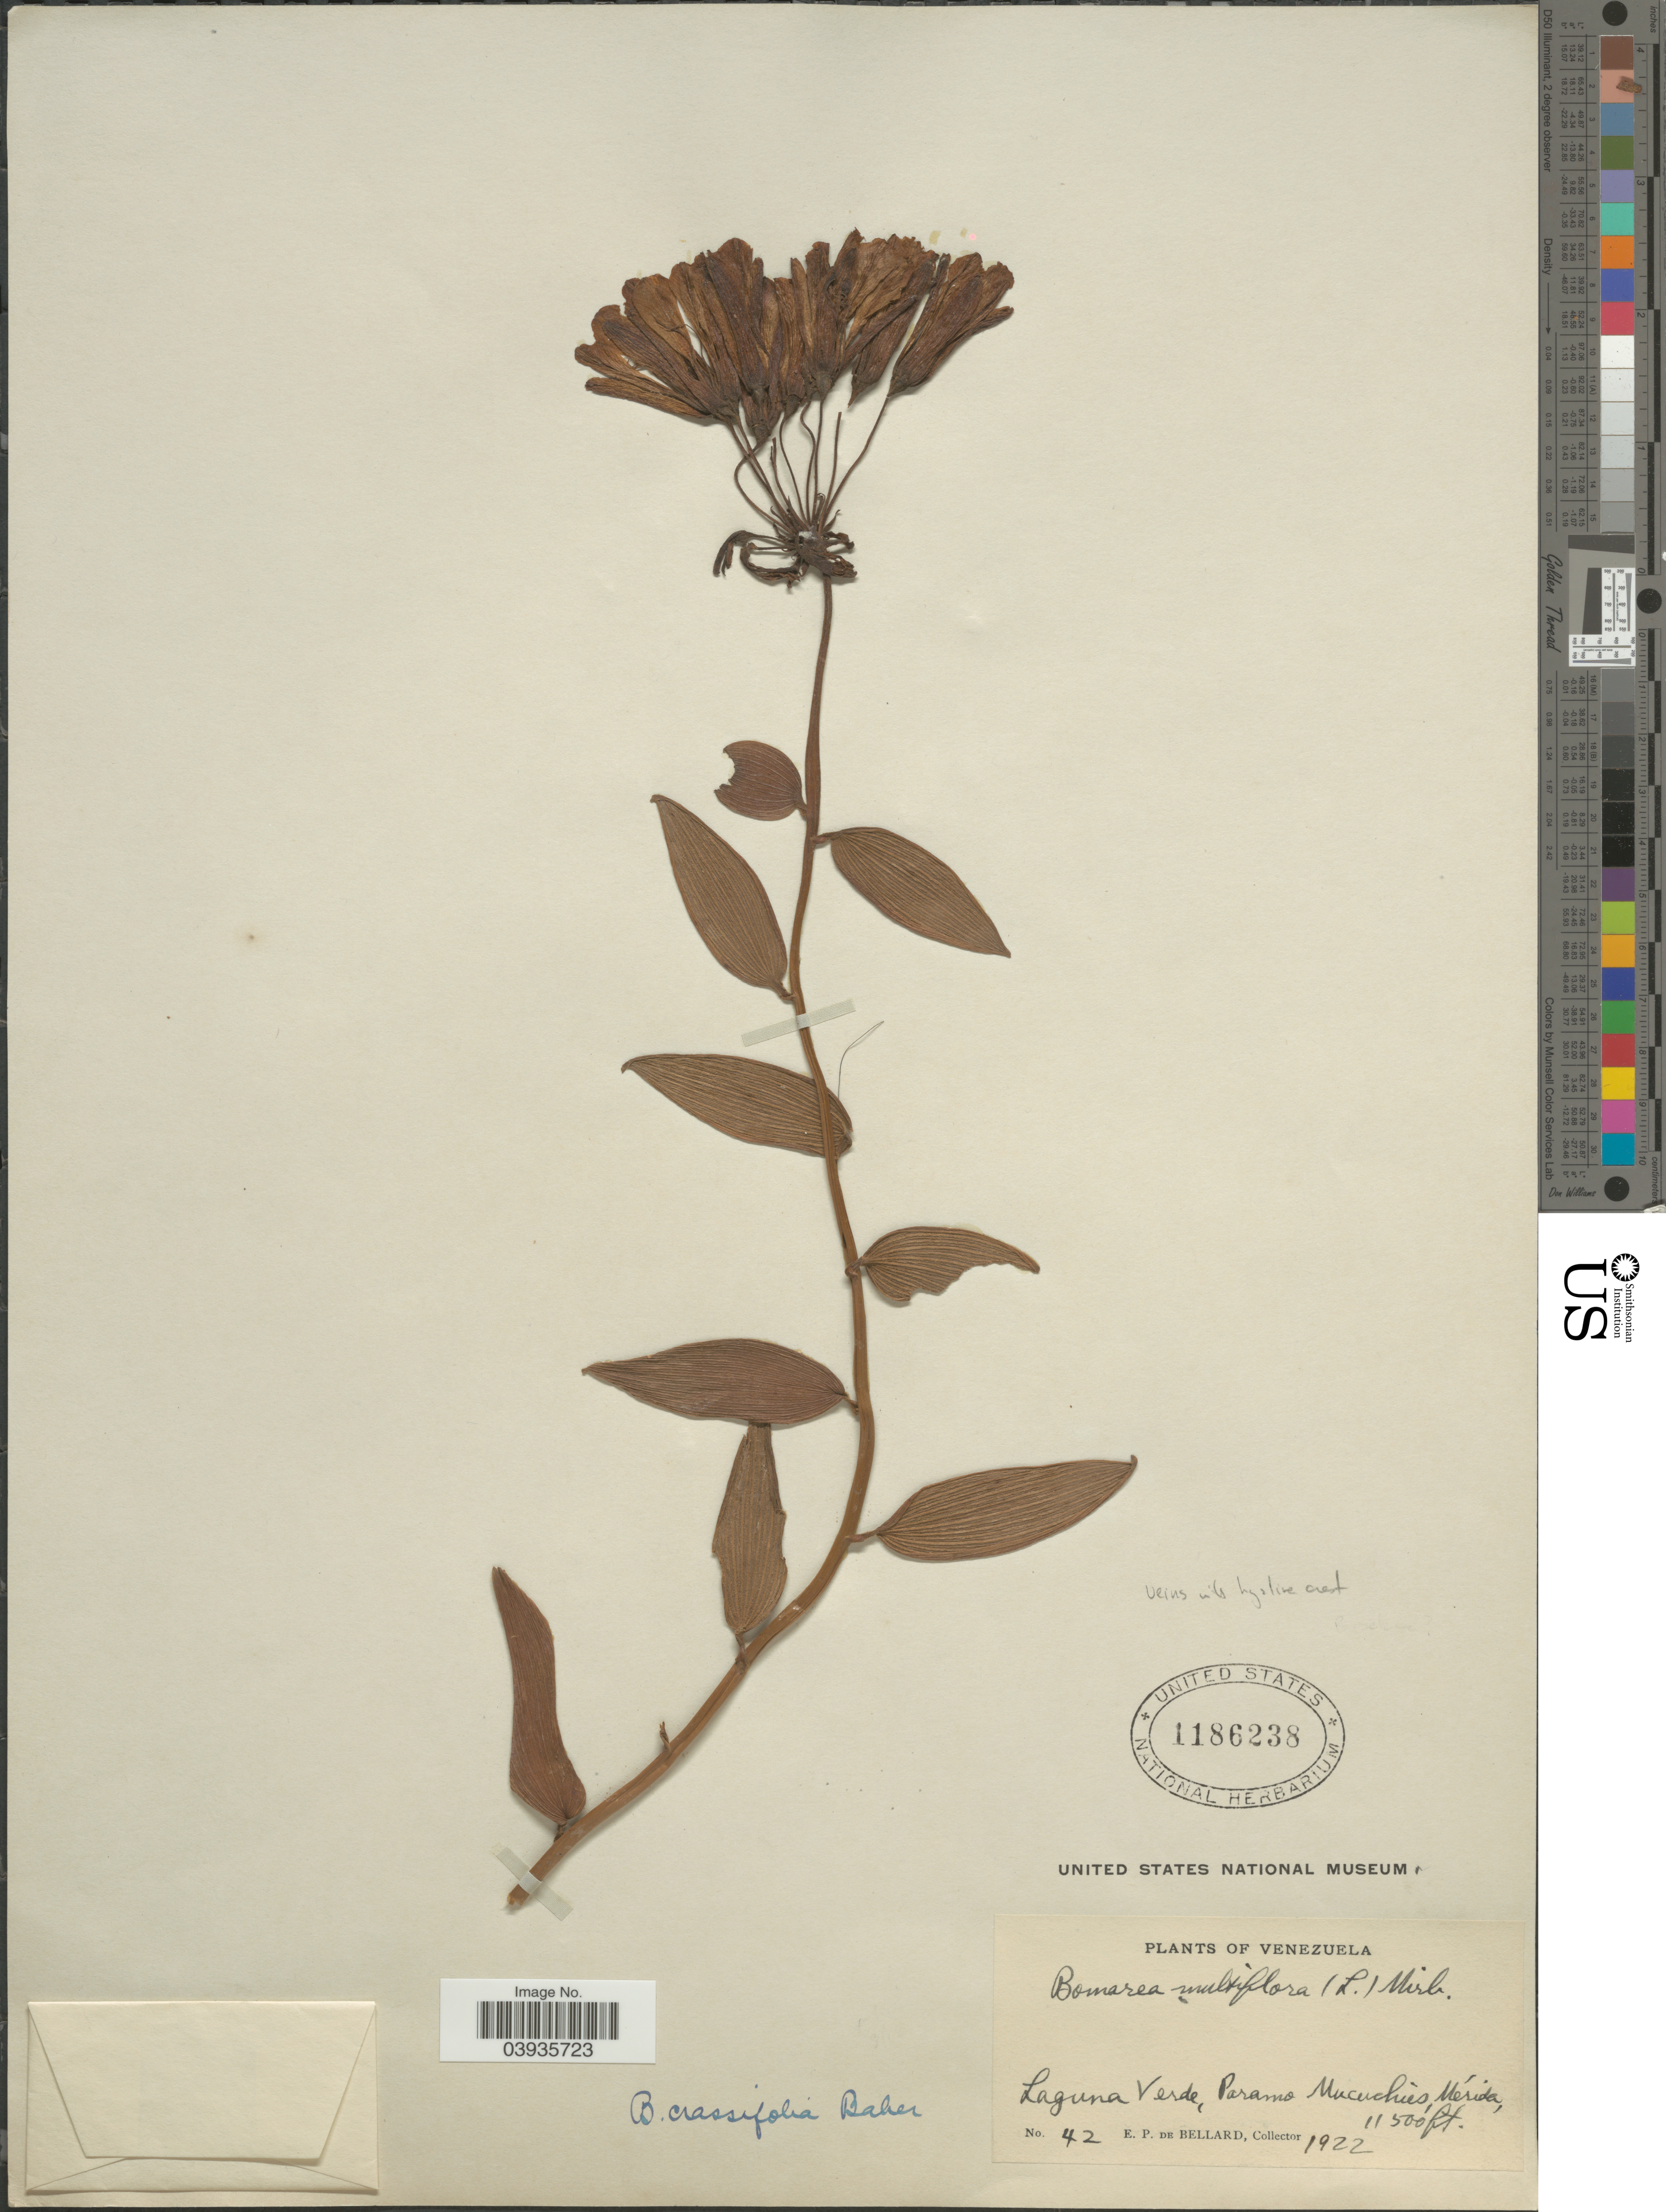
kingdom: Plantae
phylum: Tracheophyta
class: Liliopsida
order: Liliales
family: Alstroemeriaceae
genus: Bomarea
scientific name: Bomarea crassifolia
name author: Baker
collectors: E. de Bellard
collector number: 42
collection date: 1922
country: Venezuela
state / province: Merida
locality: Laguna Verde, Paramo Mucuchies.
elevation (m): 3505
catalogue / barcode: US 1186238